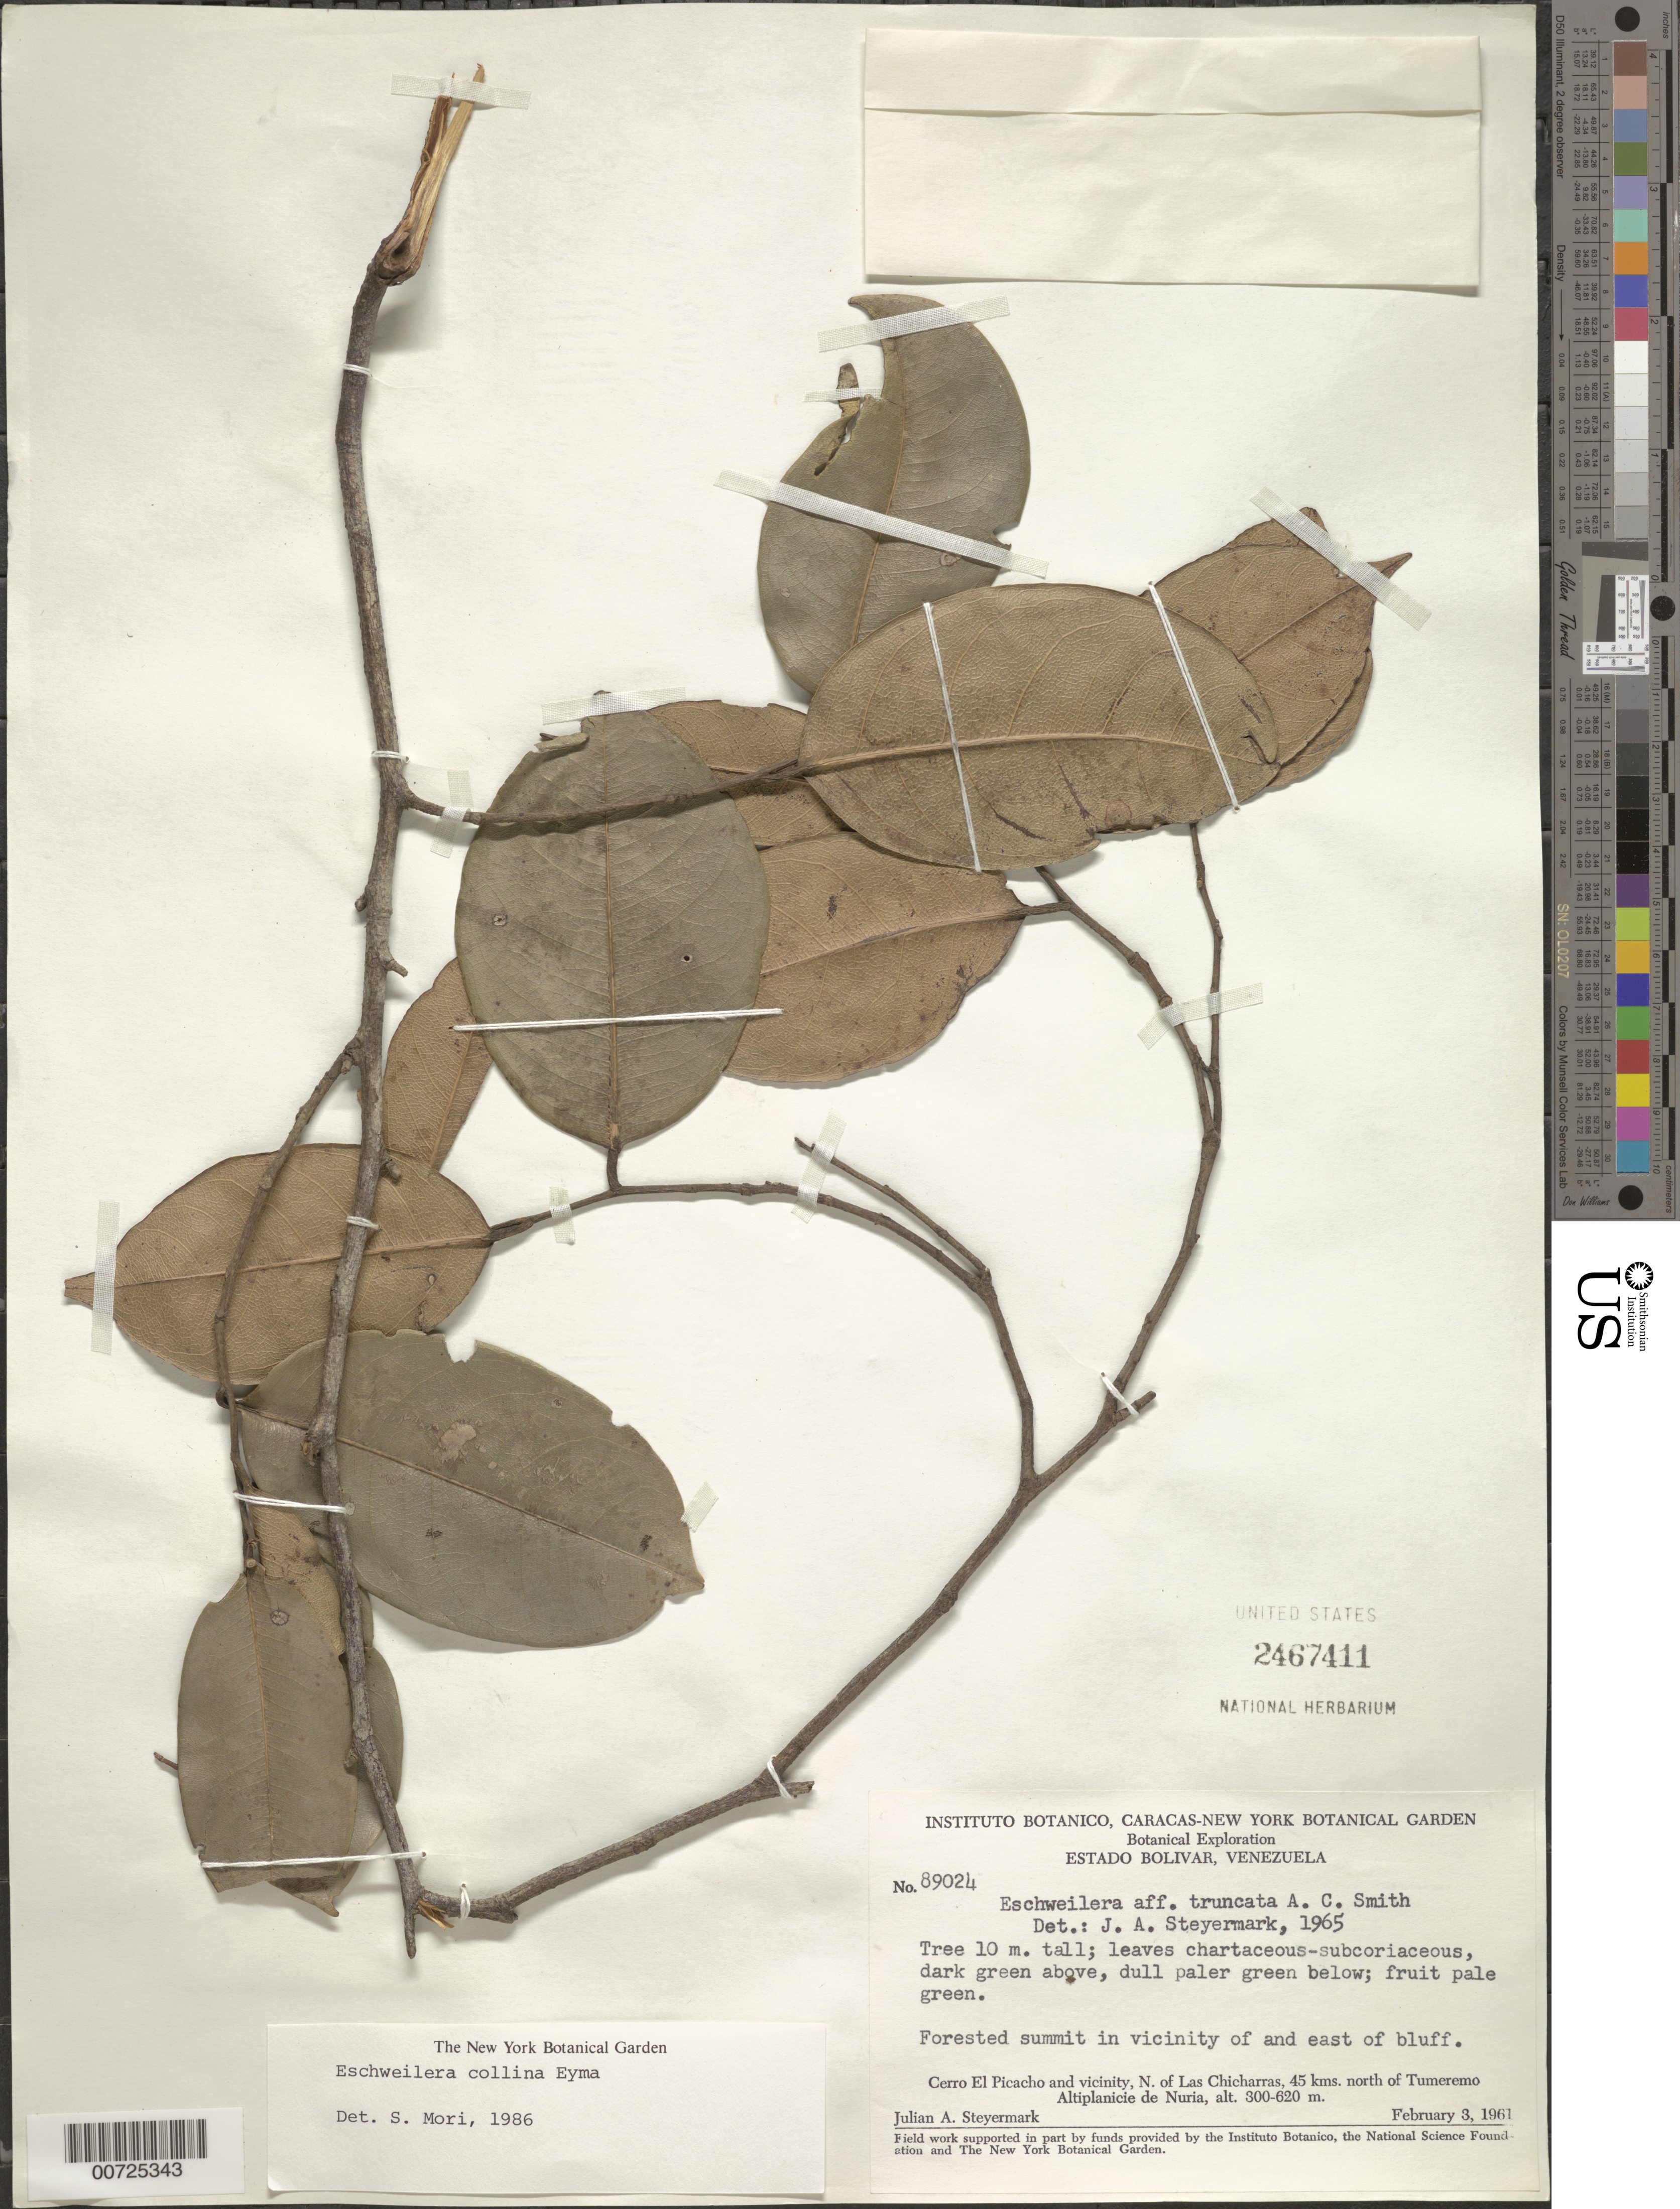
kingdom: Plantae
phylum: Tracheophyta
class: Magnoliopsida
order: Ericales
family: Lecythidaceae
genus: Eschweilera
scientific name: Eschweilera collina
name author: Eyma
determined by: Mori, Scott A.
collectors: J. Steyermark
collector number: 89024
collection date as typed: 3-Feb-61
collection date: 1961-02-03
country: Venezuela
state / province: Bolívar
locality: Cerro El Picacho, N of Las Chicharras, 45 km N of Tumeremo, Altiplanicie de Nuria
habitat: Forested summit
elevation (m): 300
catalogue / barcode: US 2467411